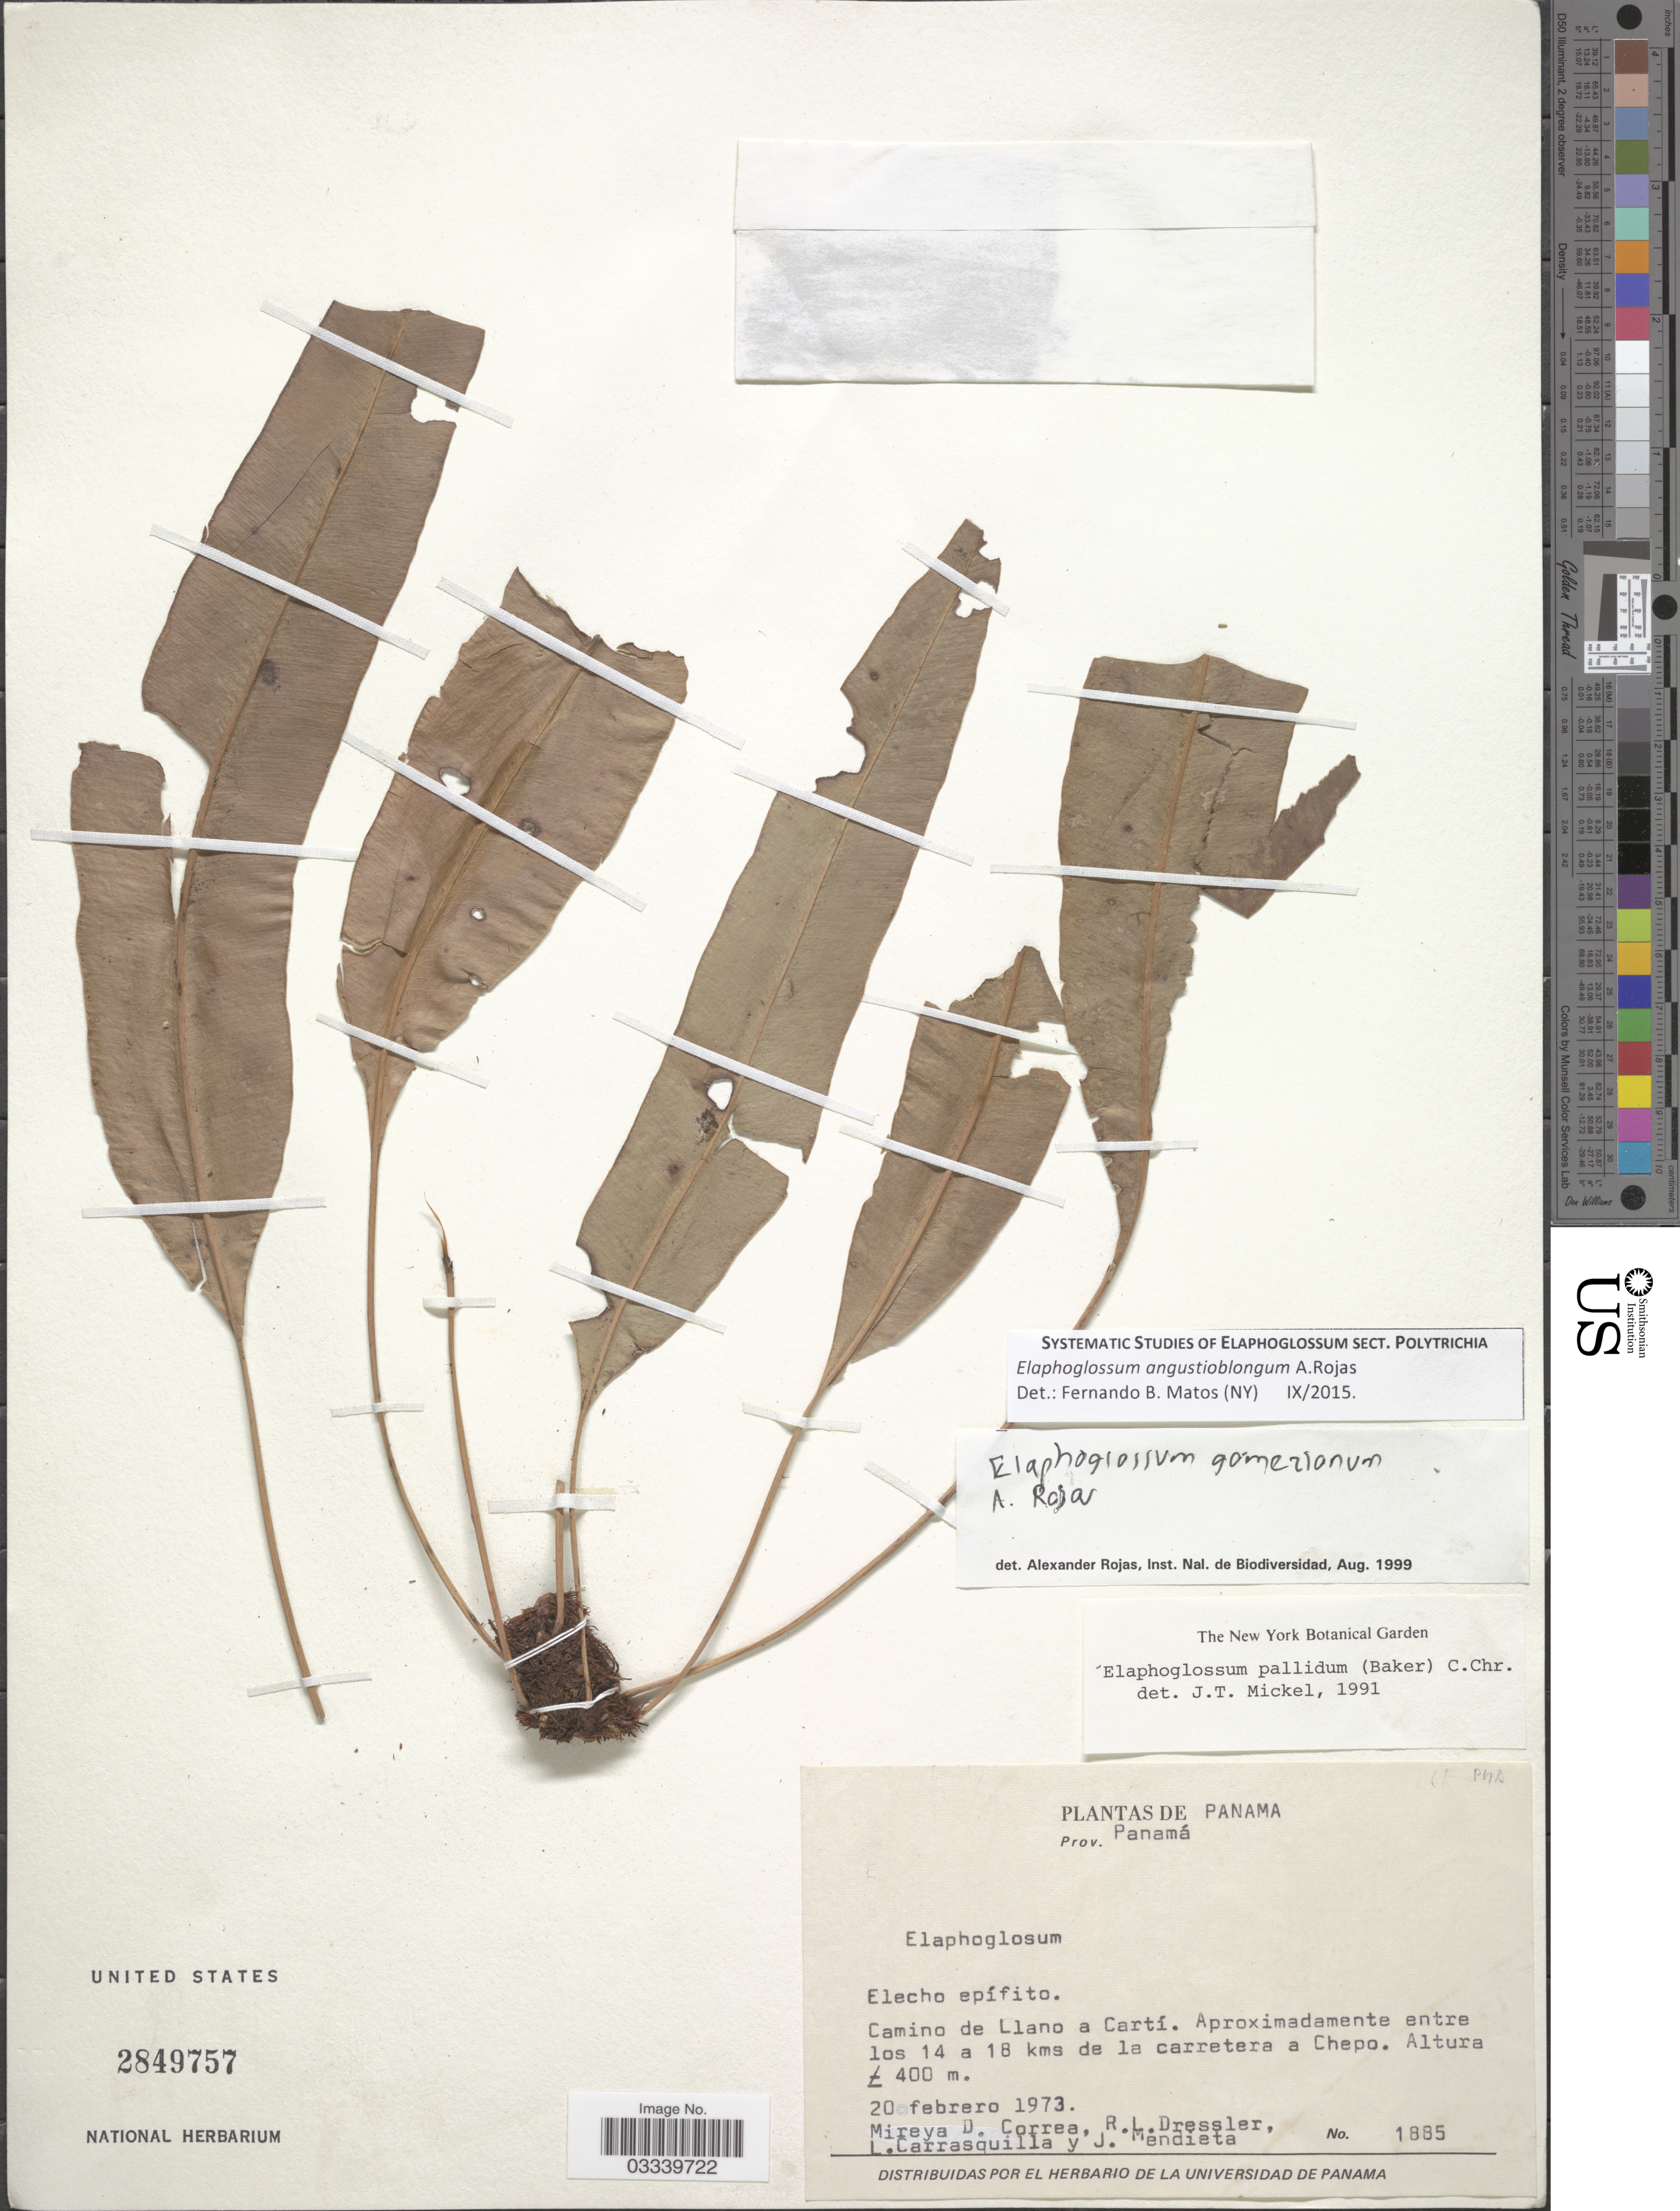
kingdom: Plantae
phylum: Tracheophyta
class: Polypodiopsida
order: Polypodiales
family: Dryopteridaceae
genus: Elaphoglossum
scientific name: Elaphoglossum angustioblongum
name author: A. Rojas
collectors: M. D. Corrêa-A., R. Dressler, L. Carrasquilla & J. Mendieta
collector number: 1885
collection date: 1973-02-20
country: Panama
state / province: Panamá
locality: Camino de Llano a Cartí. Aproximadamente entre los 14 a 18 kms de la carretera a Chepo.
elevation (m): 400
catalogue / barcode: US 2849757